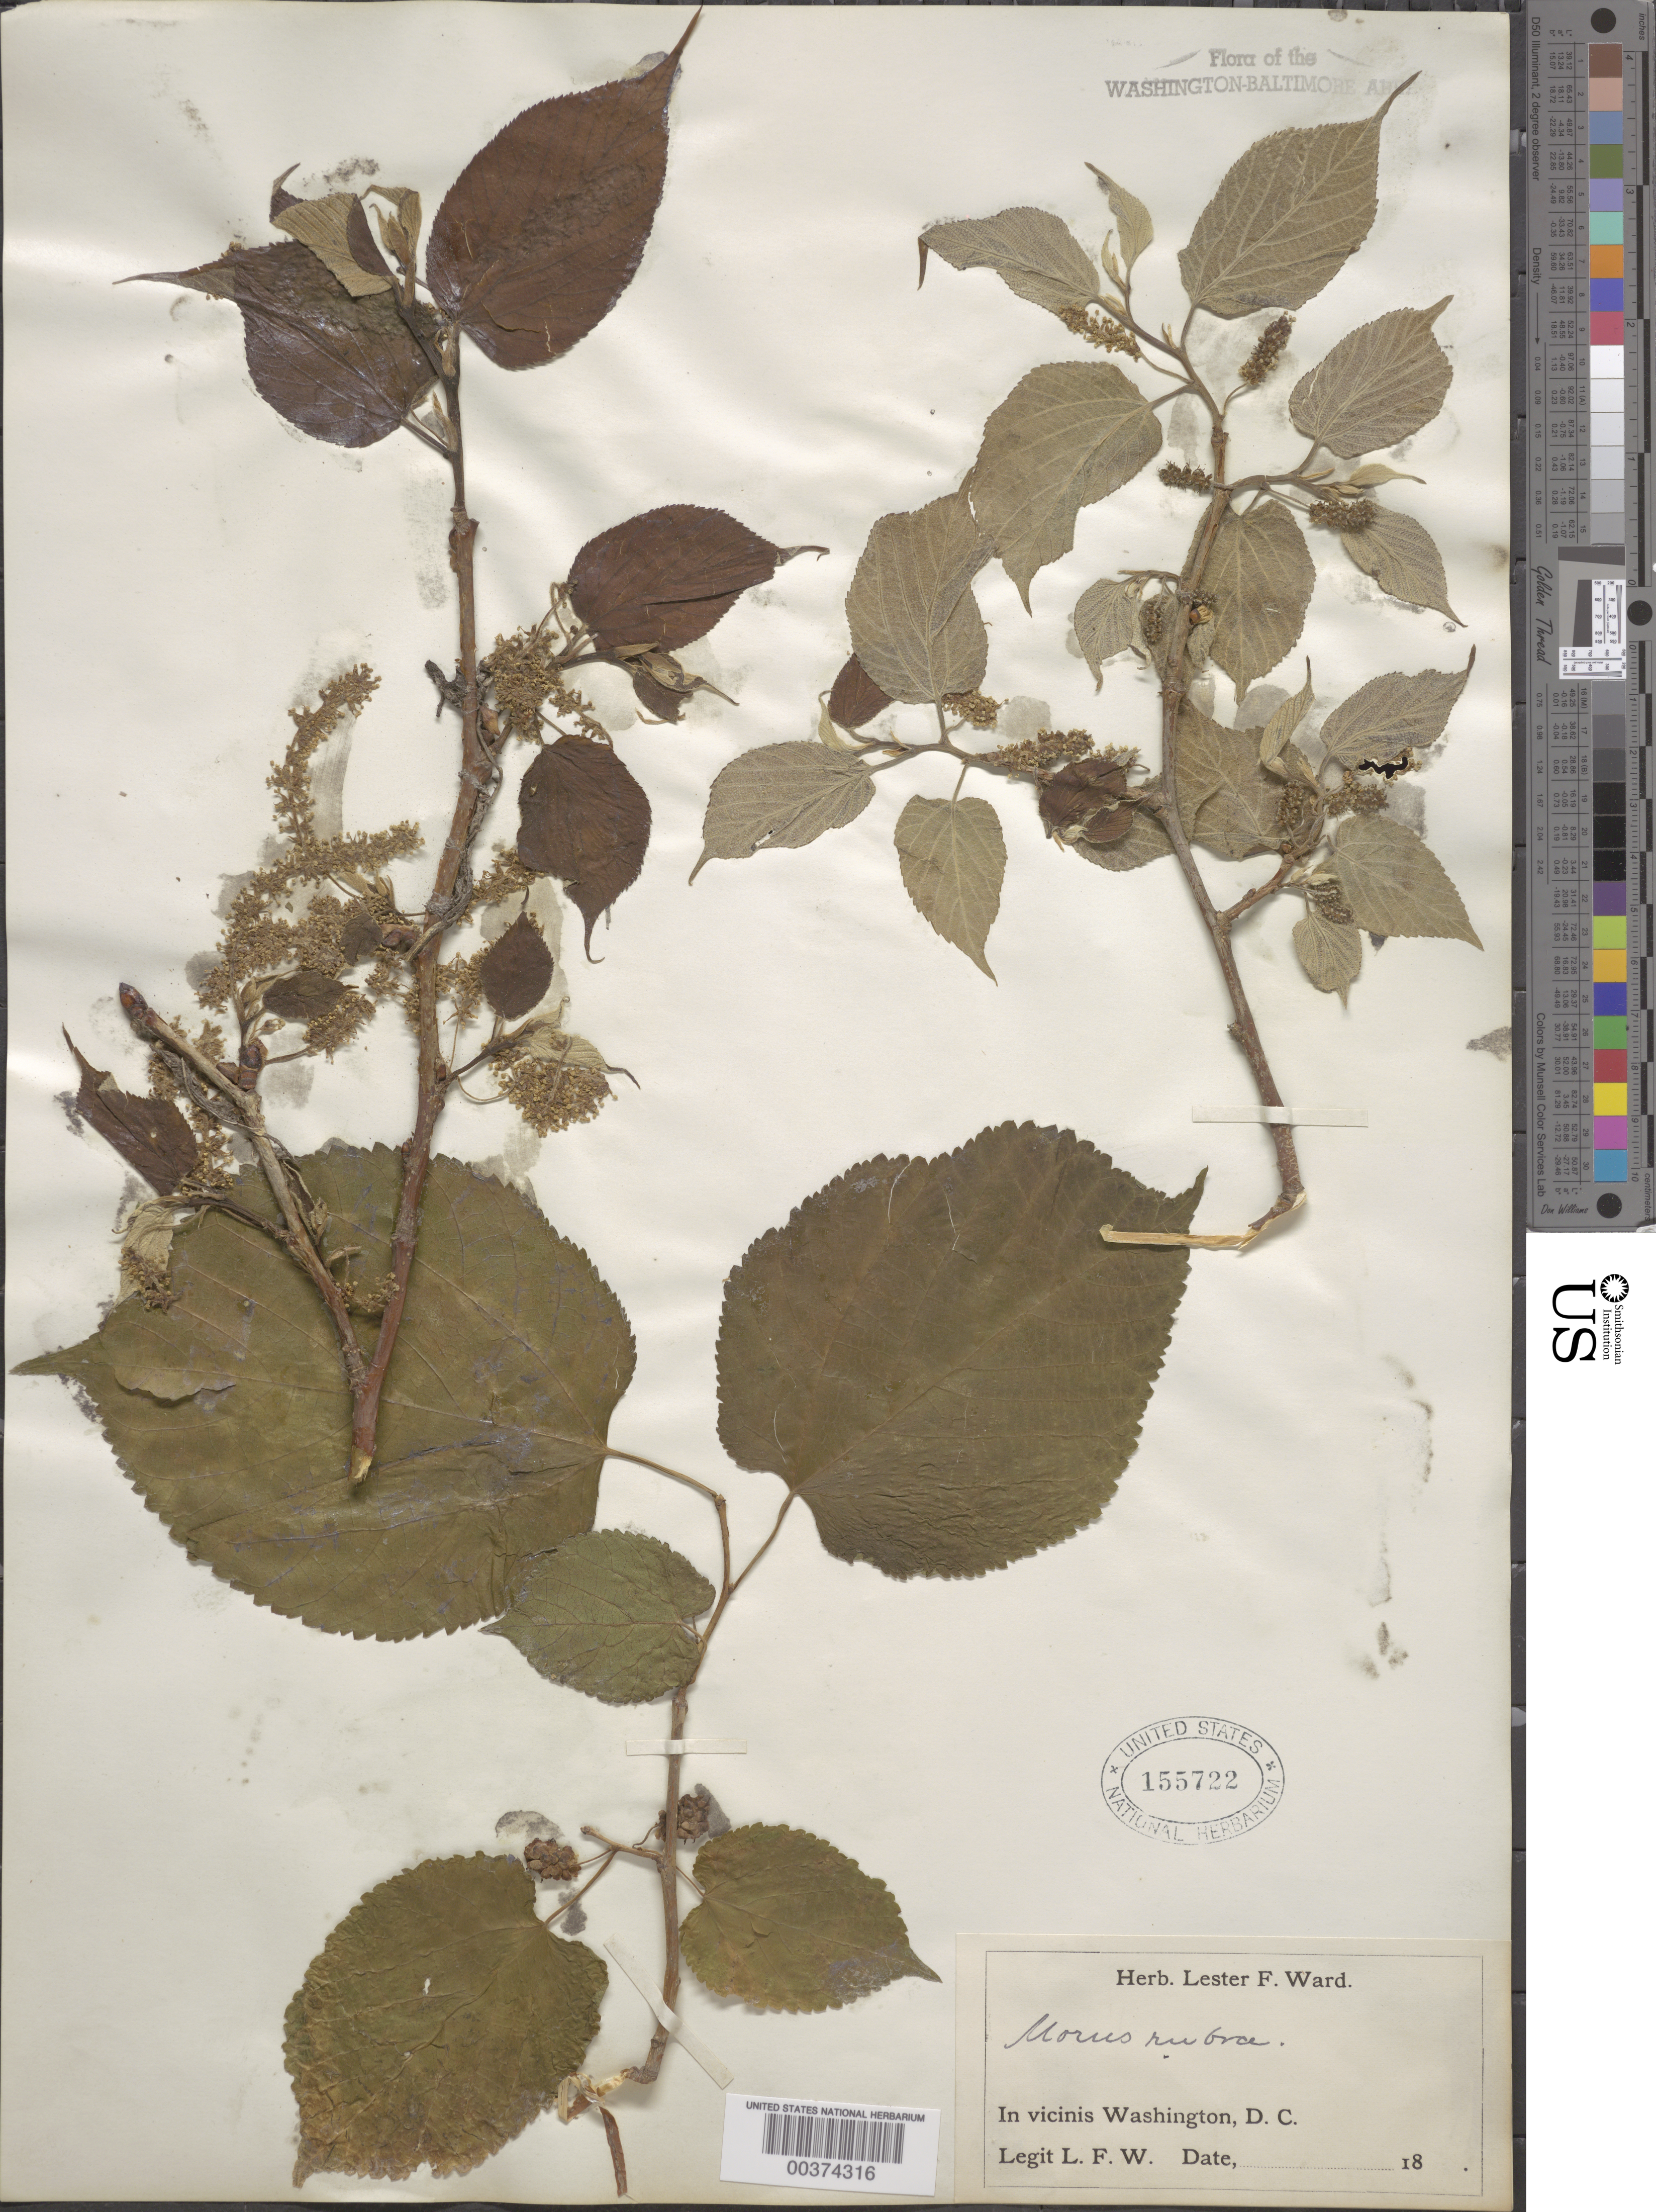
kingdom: Plantae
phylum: Tracheophyta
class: Magnoliopsida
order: Rosales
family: Moraceae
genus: Morus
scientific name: Morus rubra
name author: L.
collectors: L. F. Ward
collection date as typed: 18--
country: United States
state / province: District of Columbia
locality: G.P.W., Washington D.C. area.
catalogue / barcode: US 155722